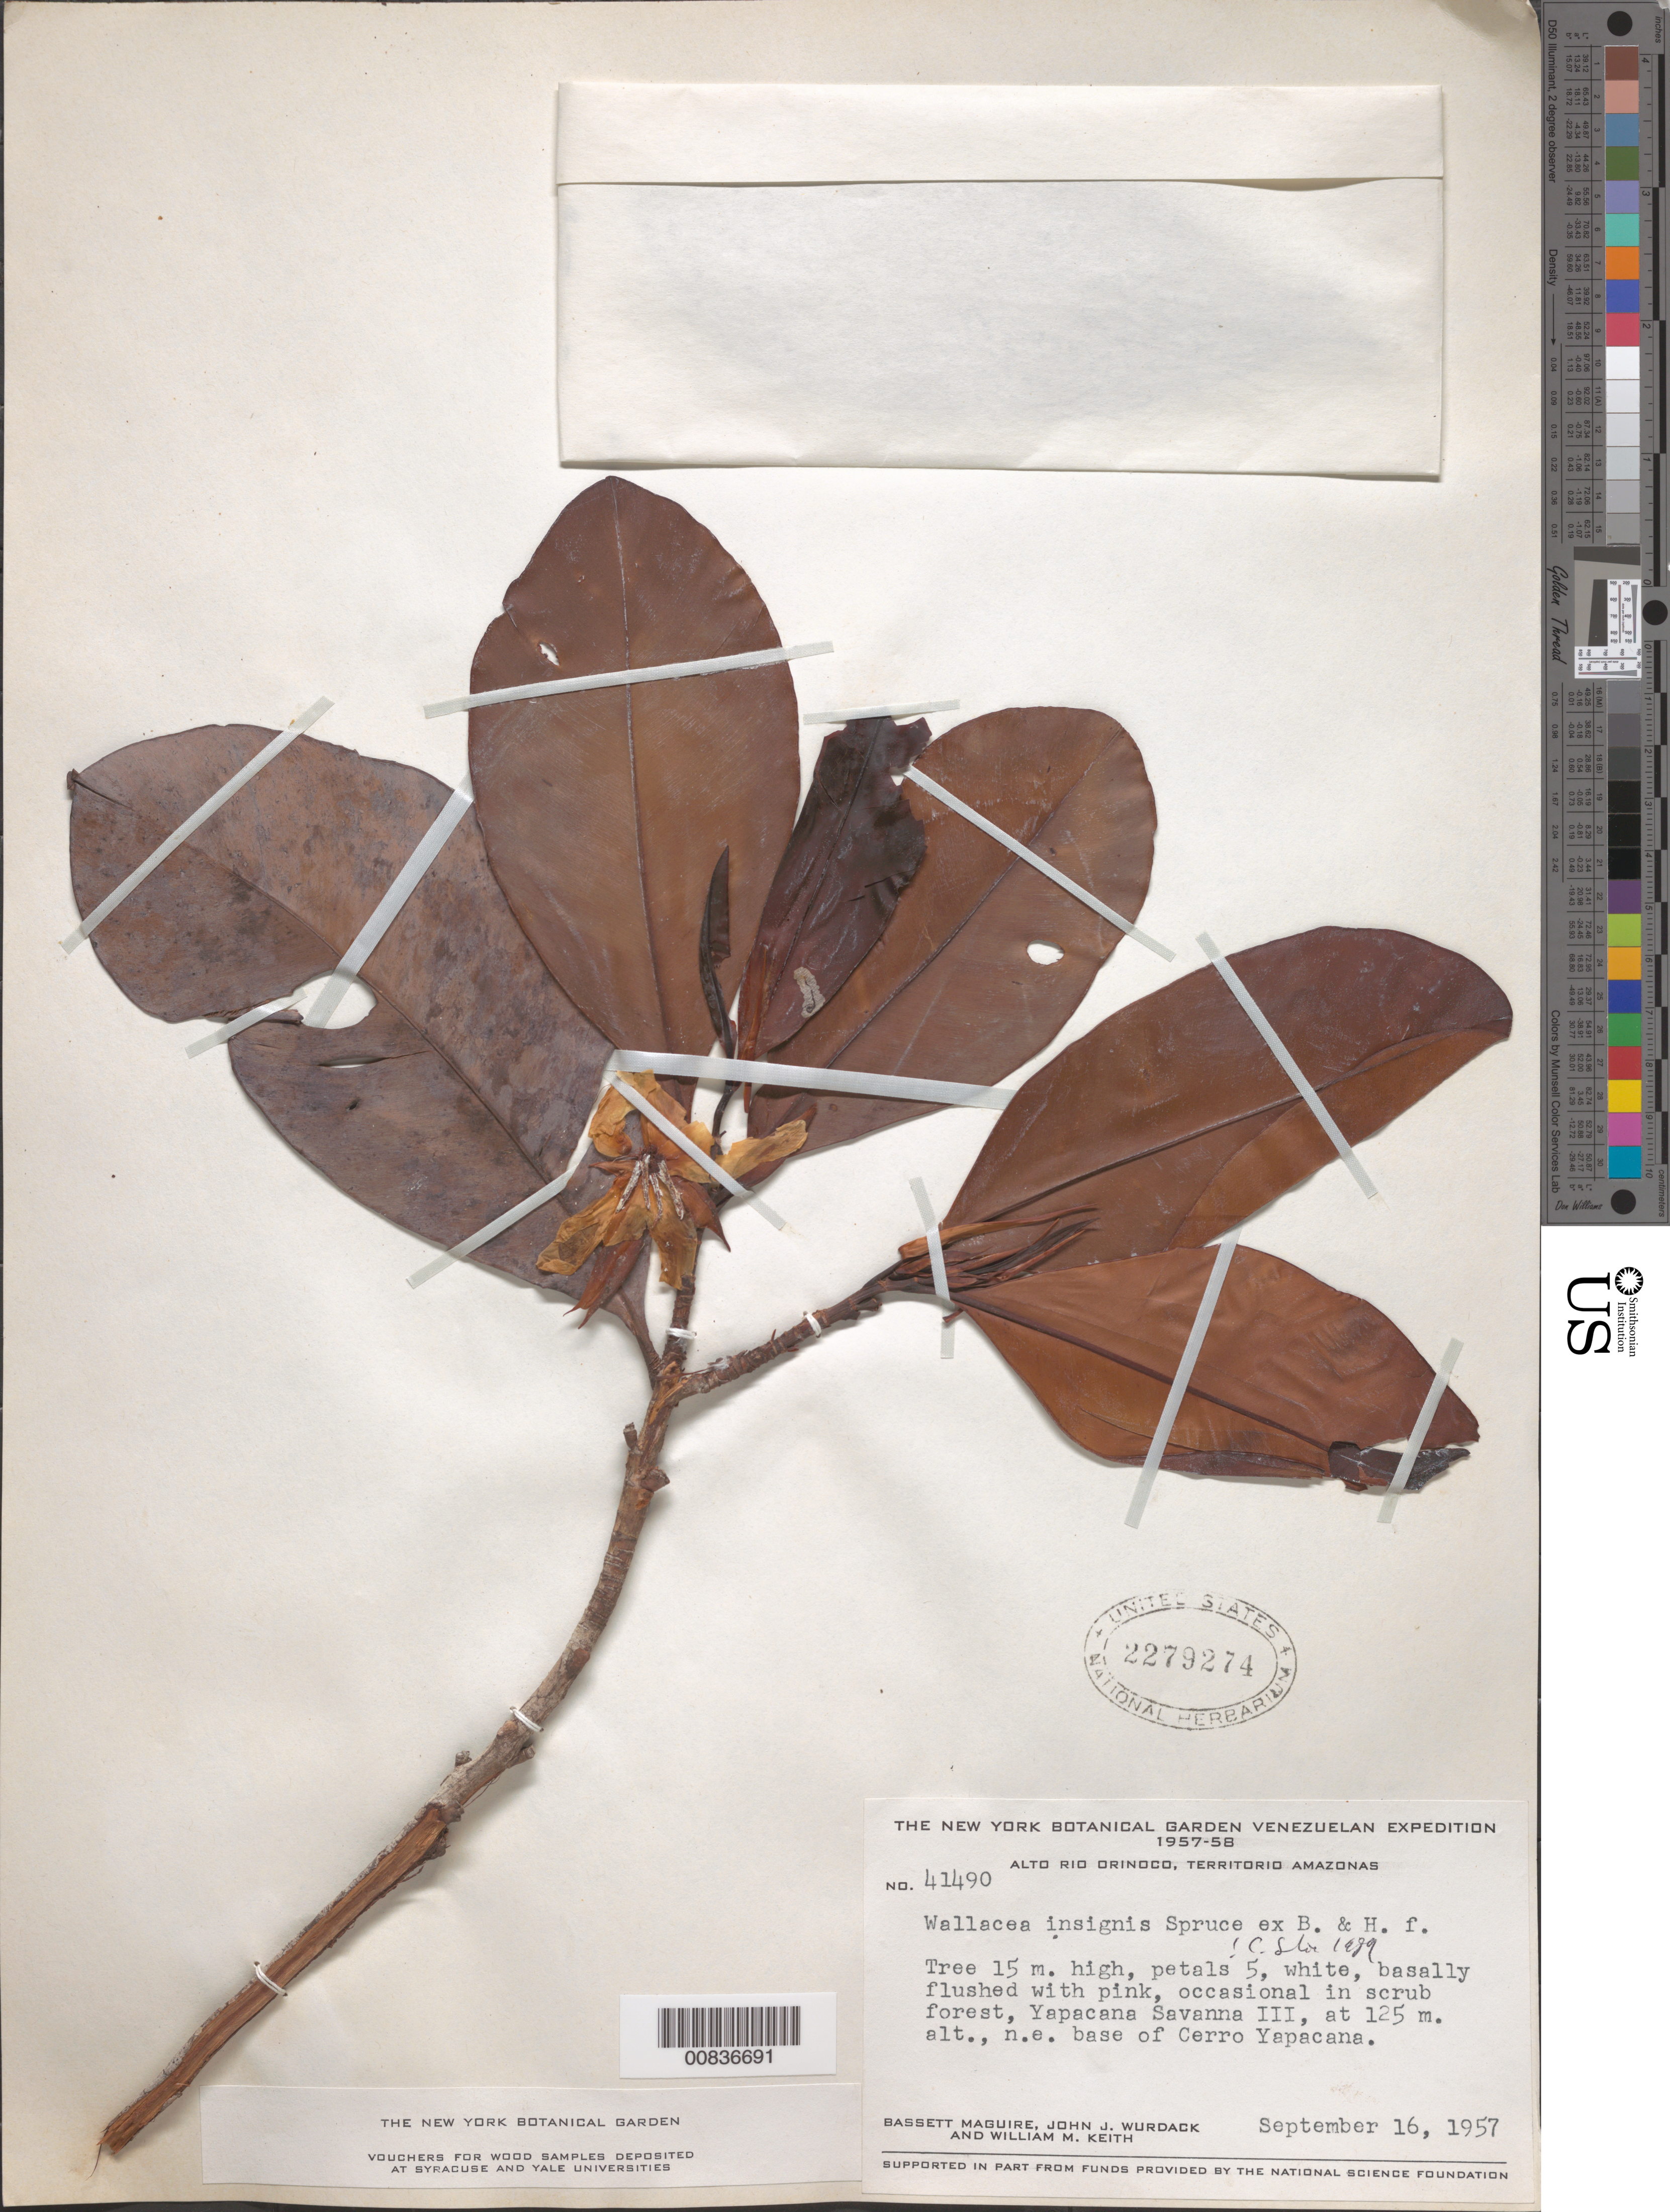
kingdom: Plantae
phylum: Tracheophyta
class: Magnoliopsida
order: Malpighiales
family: Ochnaceae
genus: Wallacea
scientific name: Wallacea insignis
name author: Spruce ex Benth. & Hook. f.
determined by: Sastre, C. H. L.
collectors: B. Maguire, J. J. Wurdack & W. Keith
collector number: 41490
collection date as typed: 16-Sep-57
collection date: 1957-09-16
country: Venezuela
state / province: Amazonas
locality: Cerro Yapacána, Río Orinoco; savanna No. 3, NW base of mountain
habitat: Scrub forest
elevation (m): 125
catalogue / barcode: US 2279274